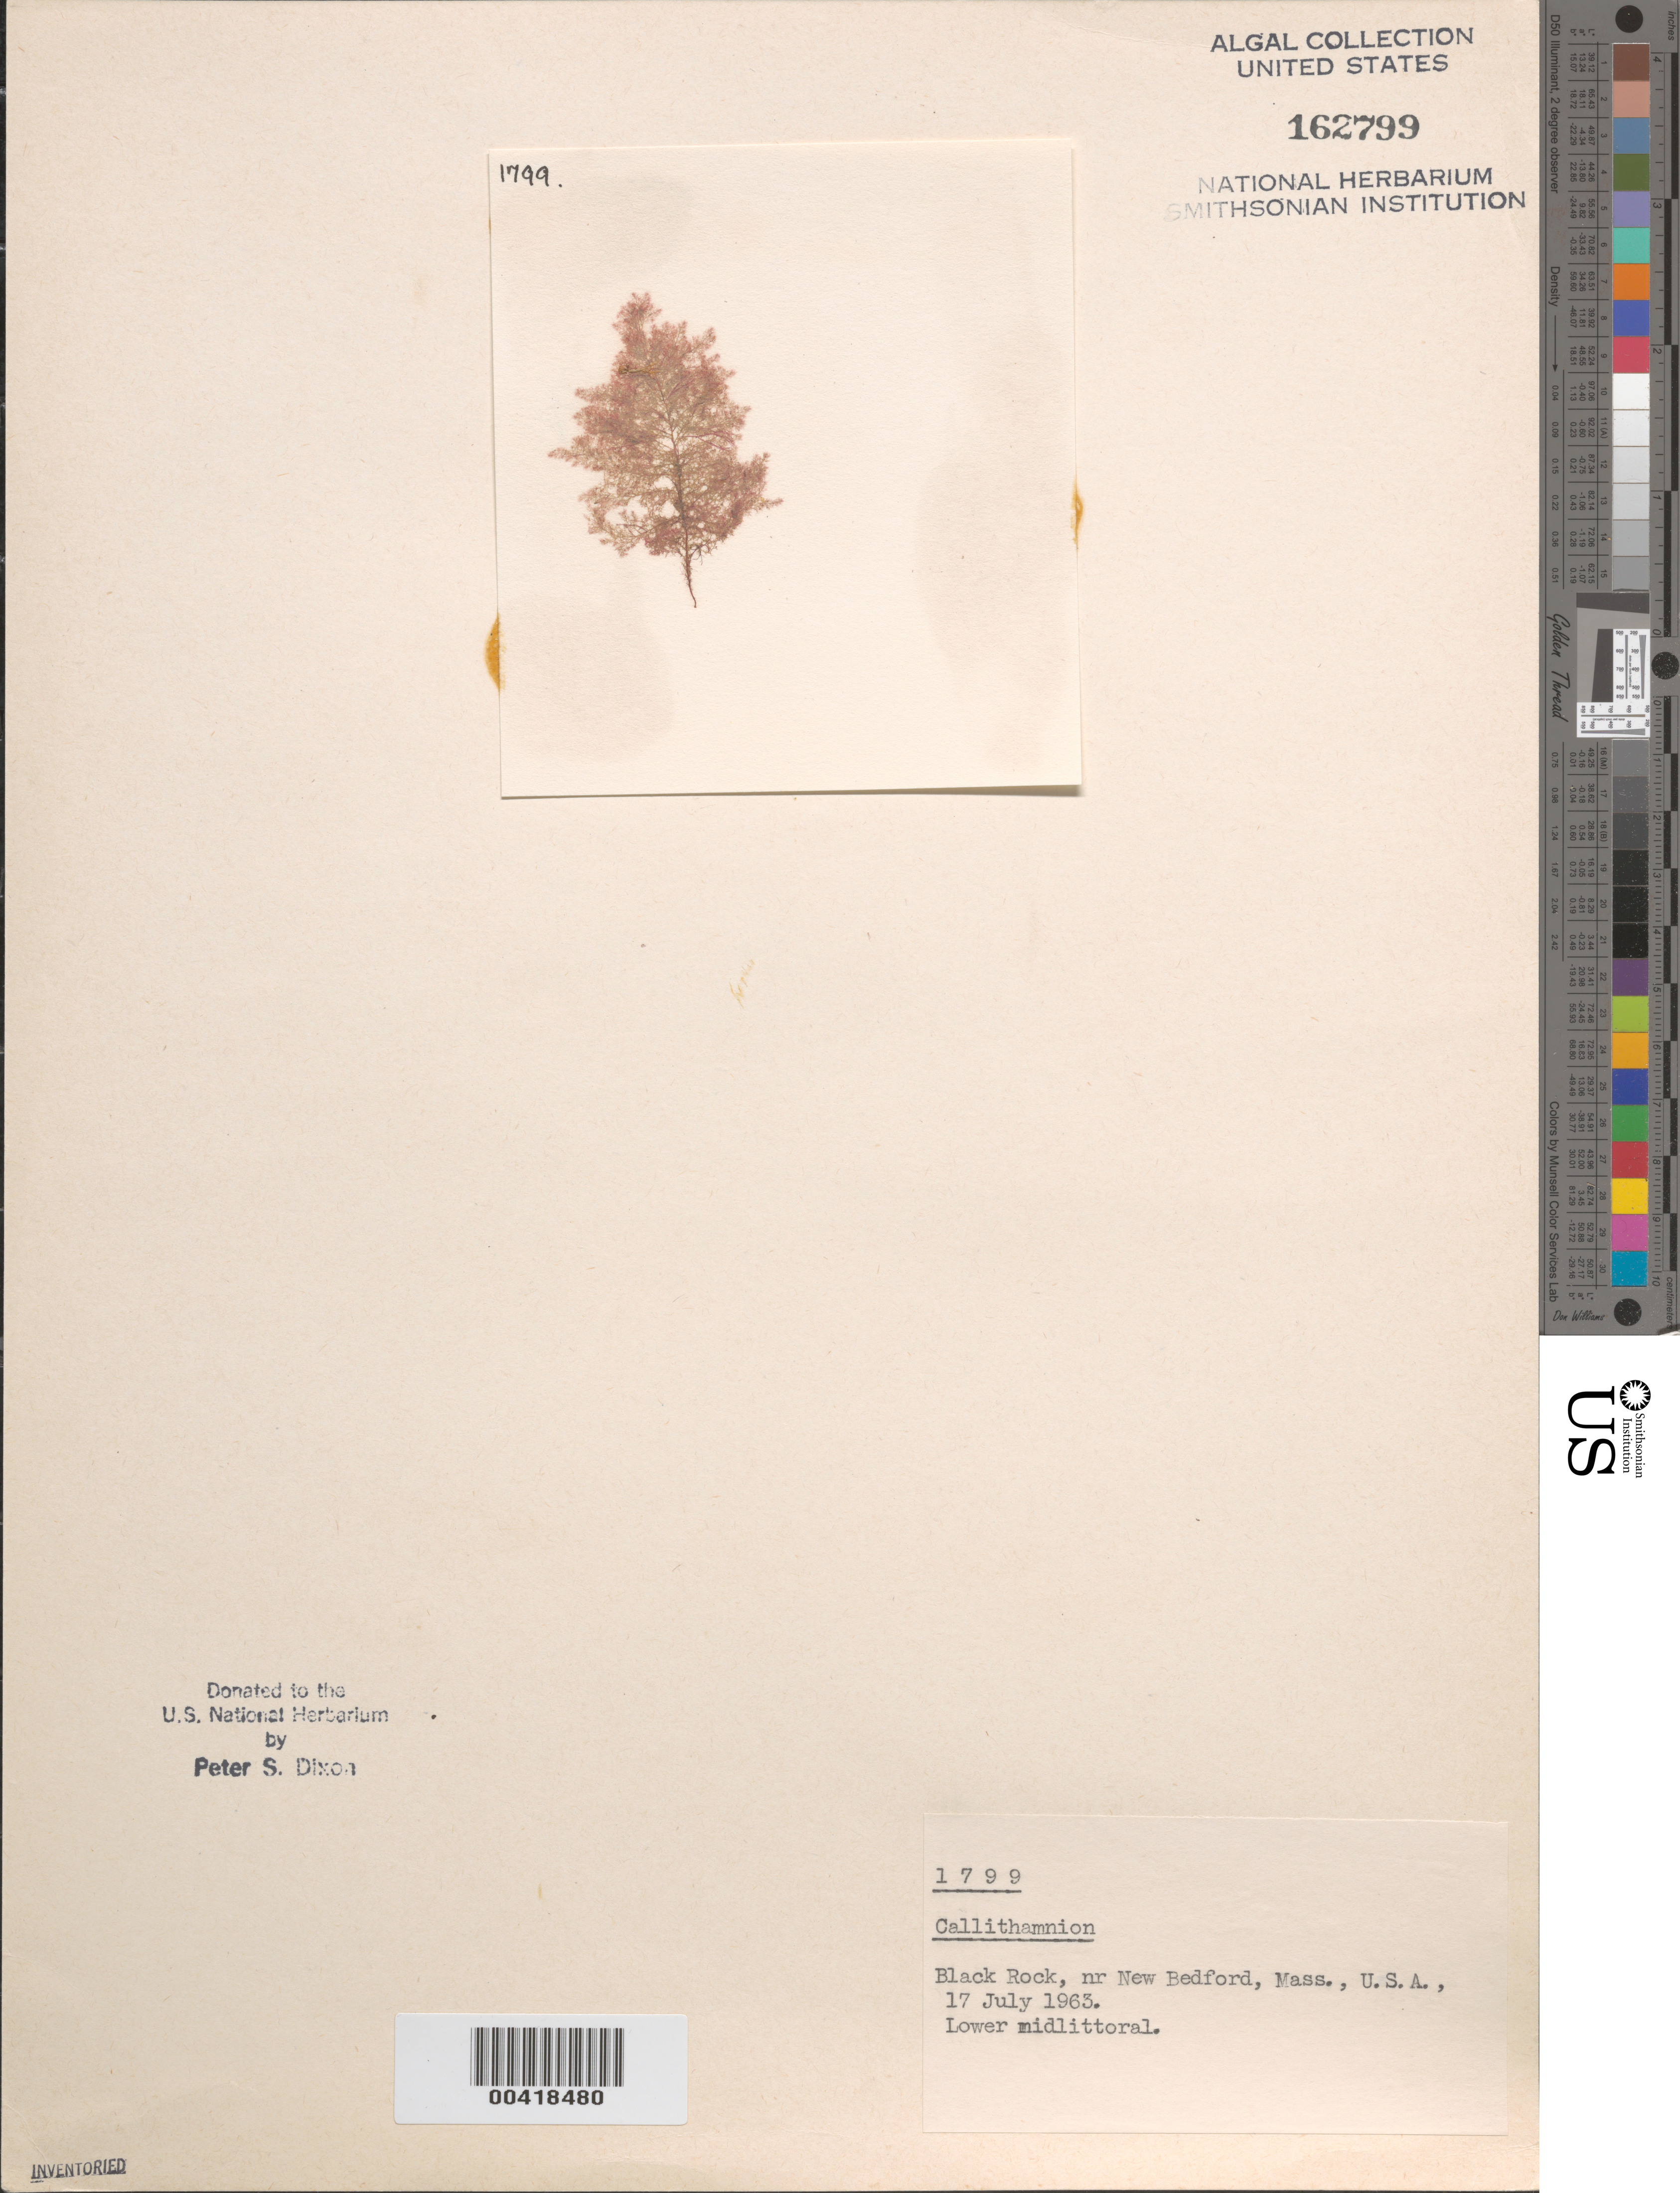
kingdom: Plantae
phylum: Rhodophyta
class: Florideophyceae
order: Ceramiales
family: Callithamniaceae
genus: Callithamnion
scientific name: Callithamnion sp.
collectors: P. S. Dixon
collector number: PSD 1799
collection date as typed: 17 Jul 1963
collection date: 1963-07-17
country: United States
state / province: Massachusetts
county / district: Bristol County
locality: Black Rock, near New Bedford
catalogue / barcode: US 162799